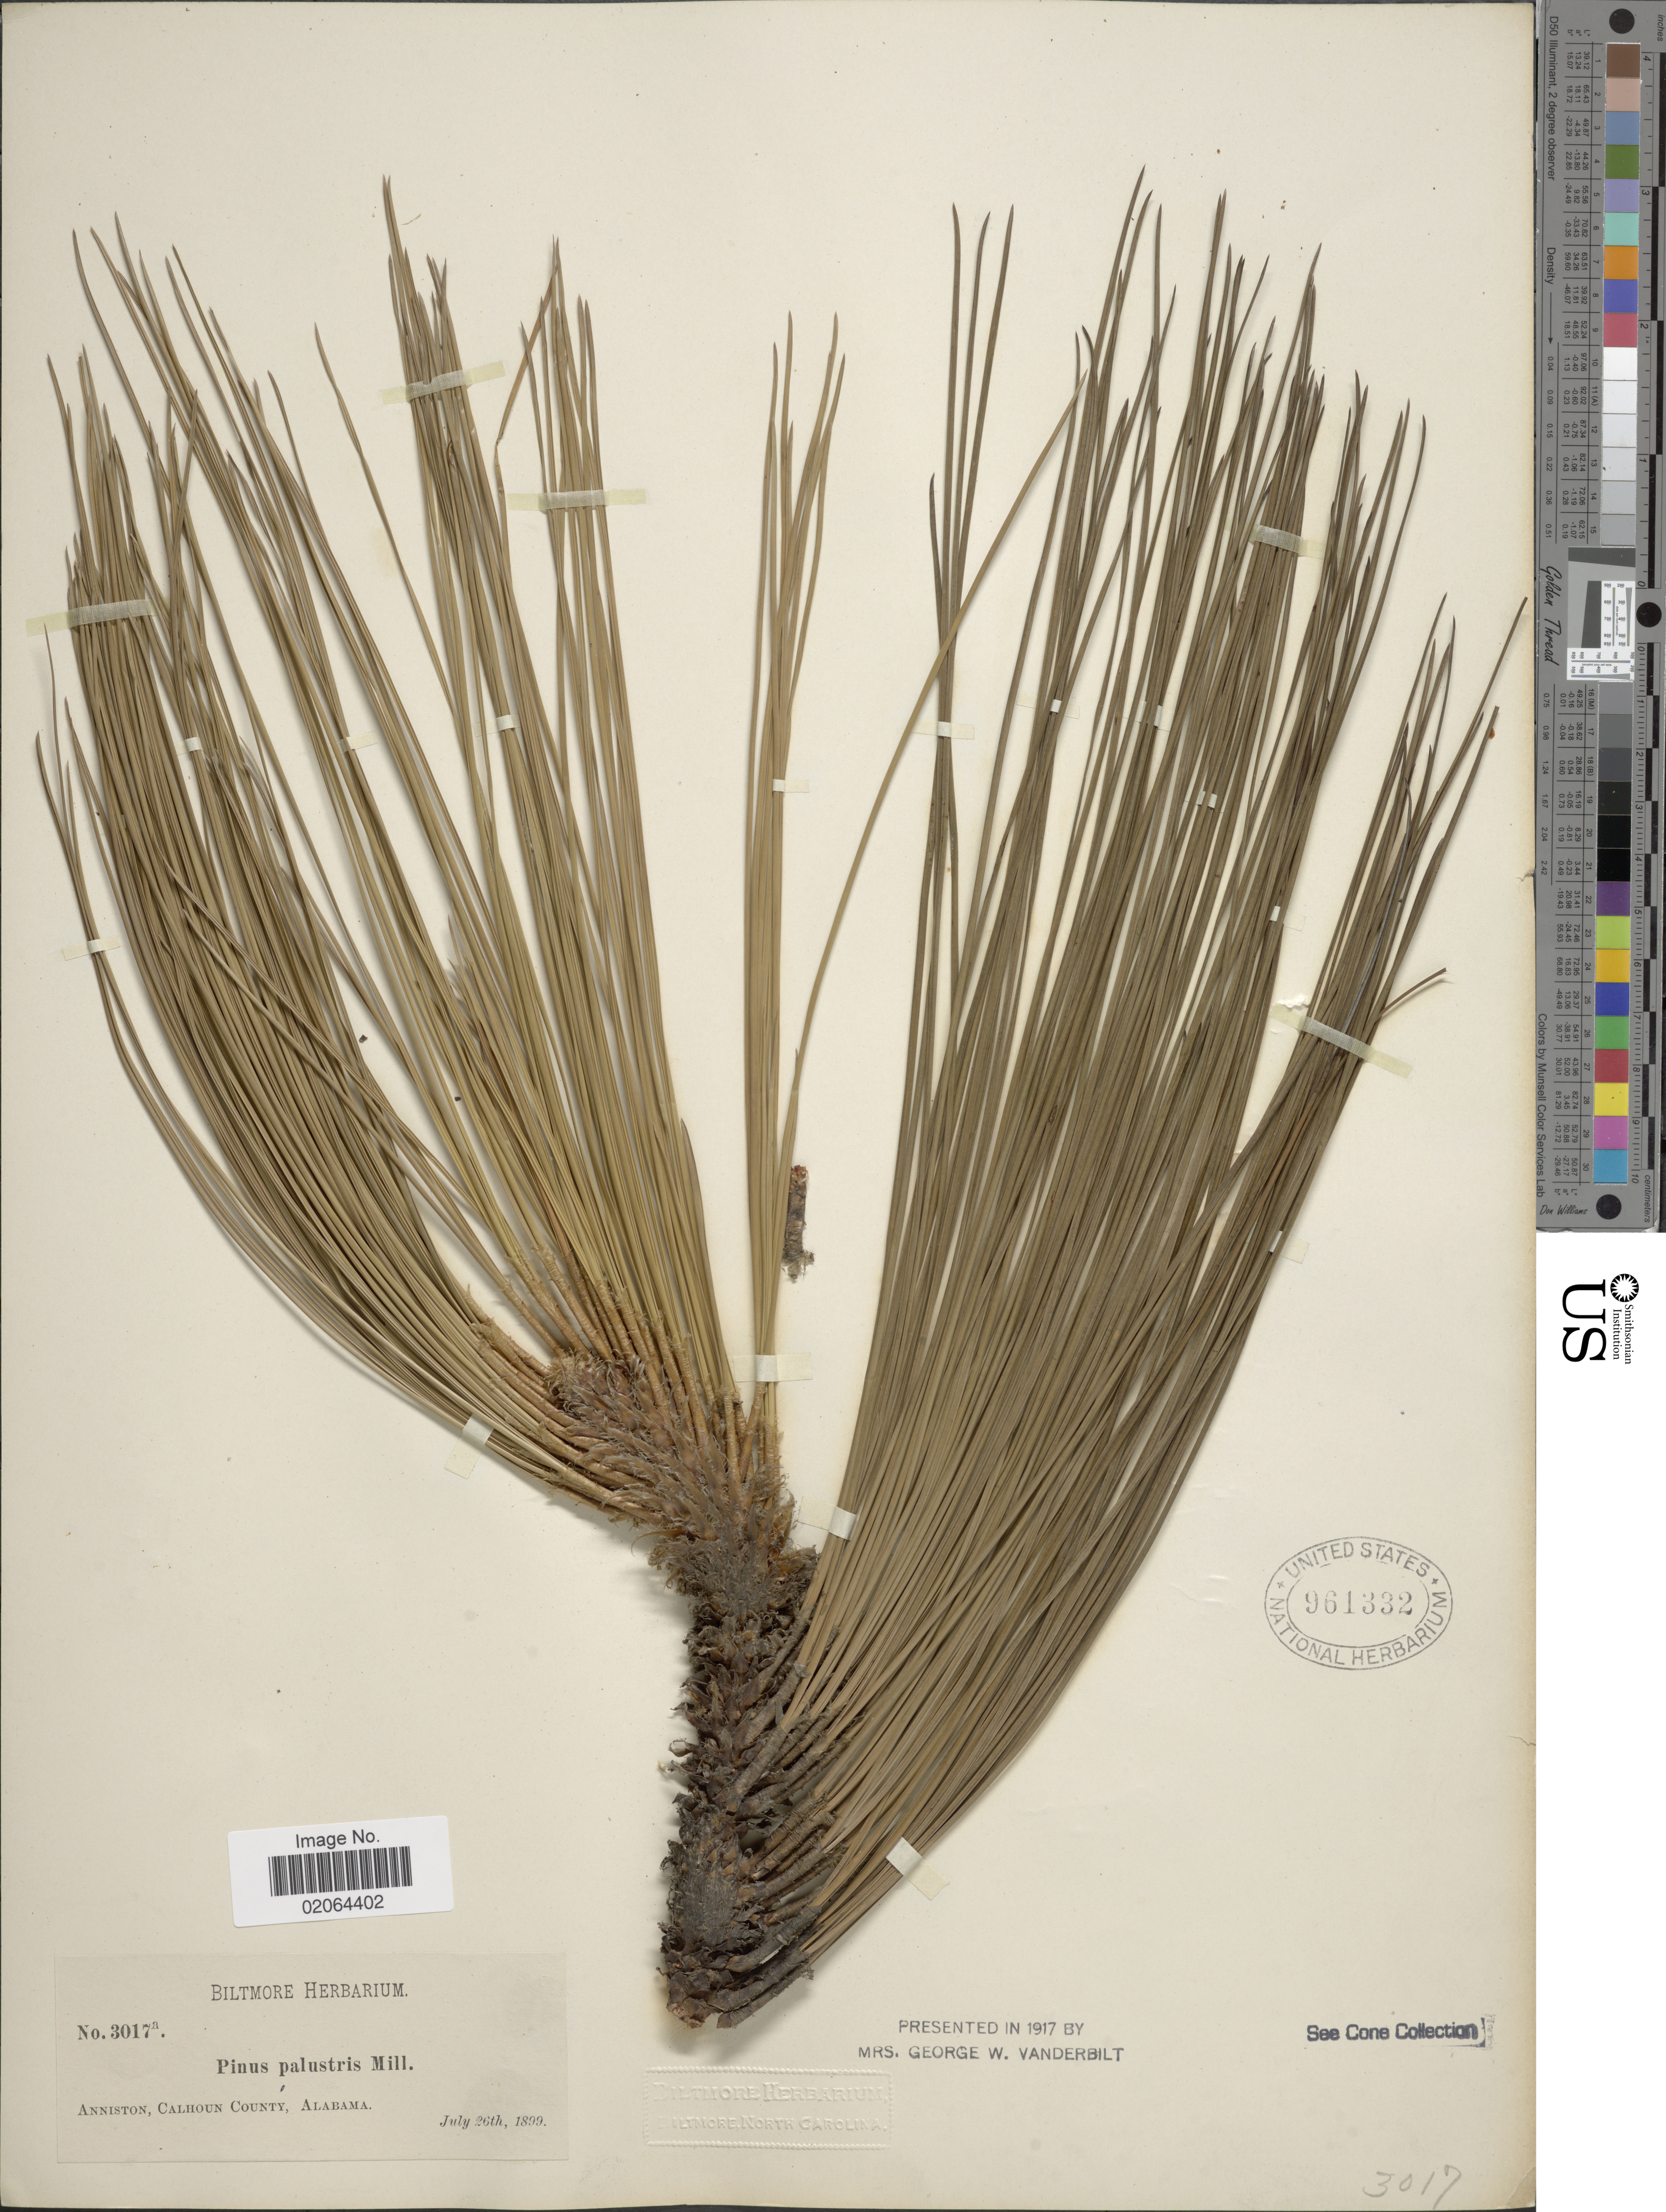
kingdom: Plantae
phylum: Tracheophyta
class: Pinopsida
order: Pinales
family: Pinaceae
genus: Pinus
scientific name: Pinus palustris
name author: Mill.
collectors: ex herb. Biltmore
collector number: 3017a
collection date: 1899-07-26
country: United States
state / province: Alabama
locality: Anniston, Calhoun County, Alabama.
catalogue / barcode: US 961332